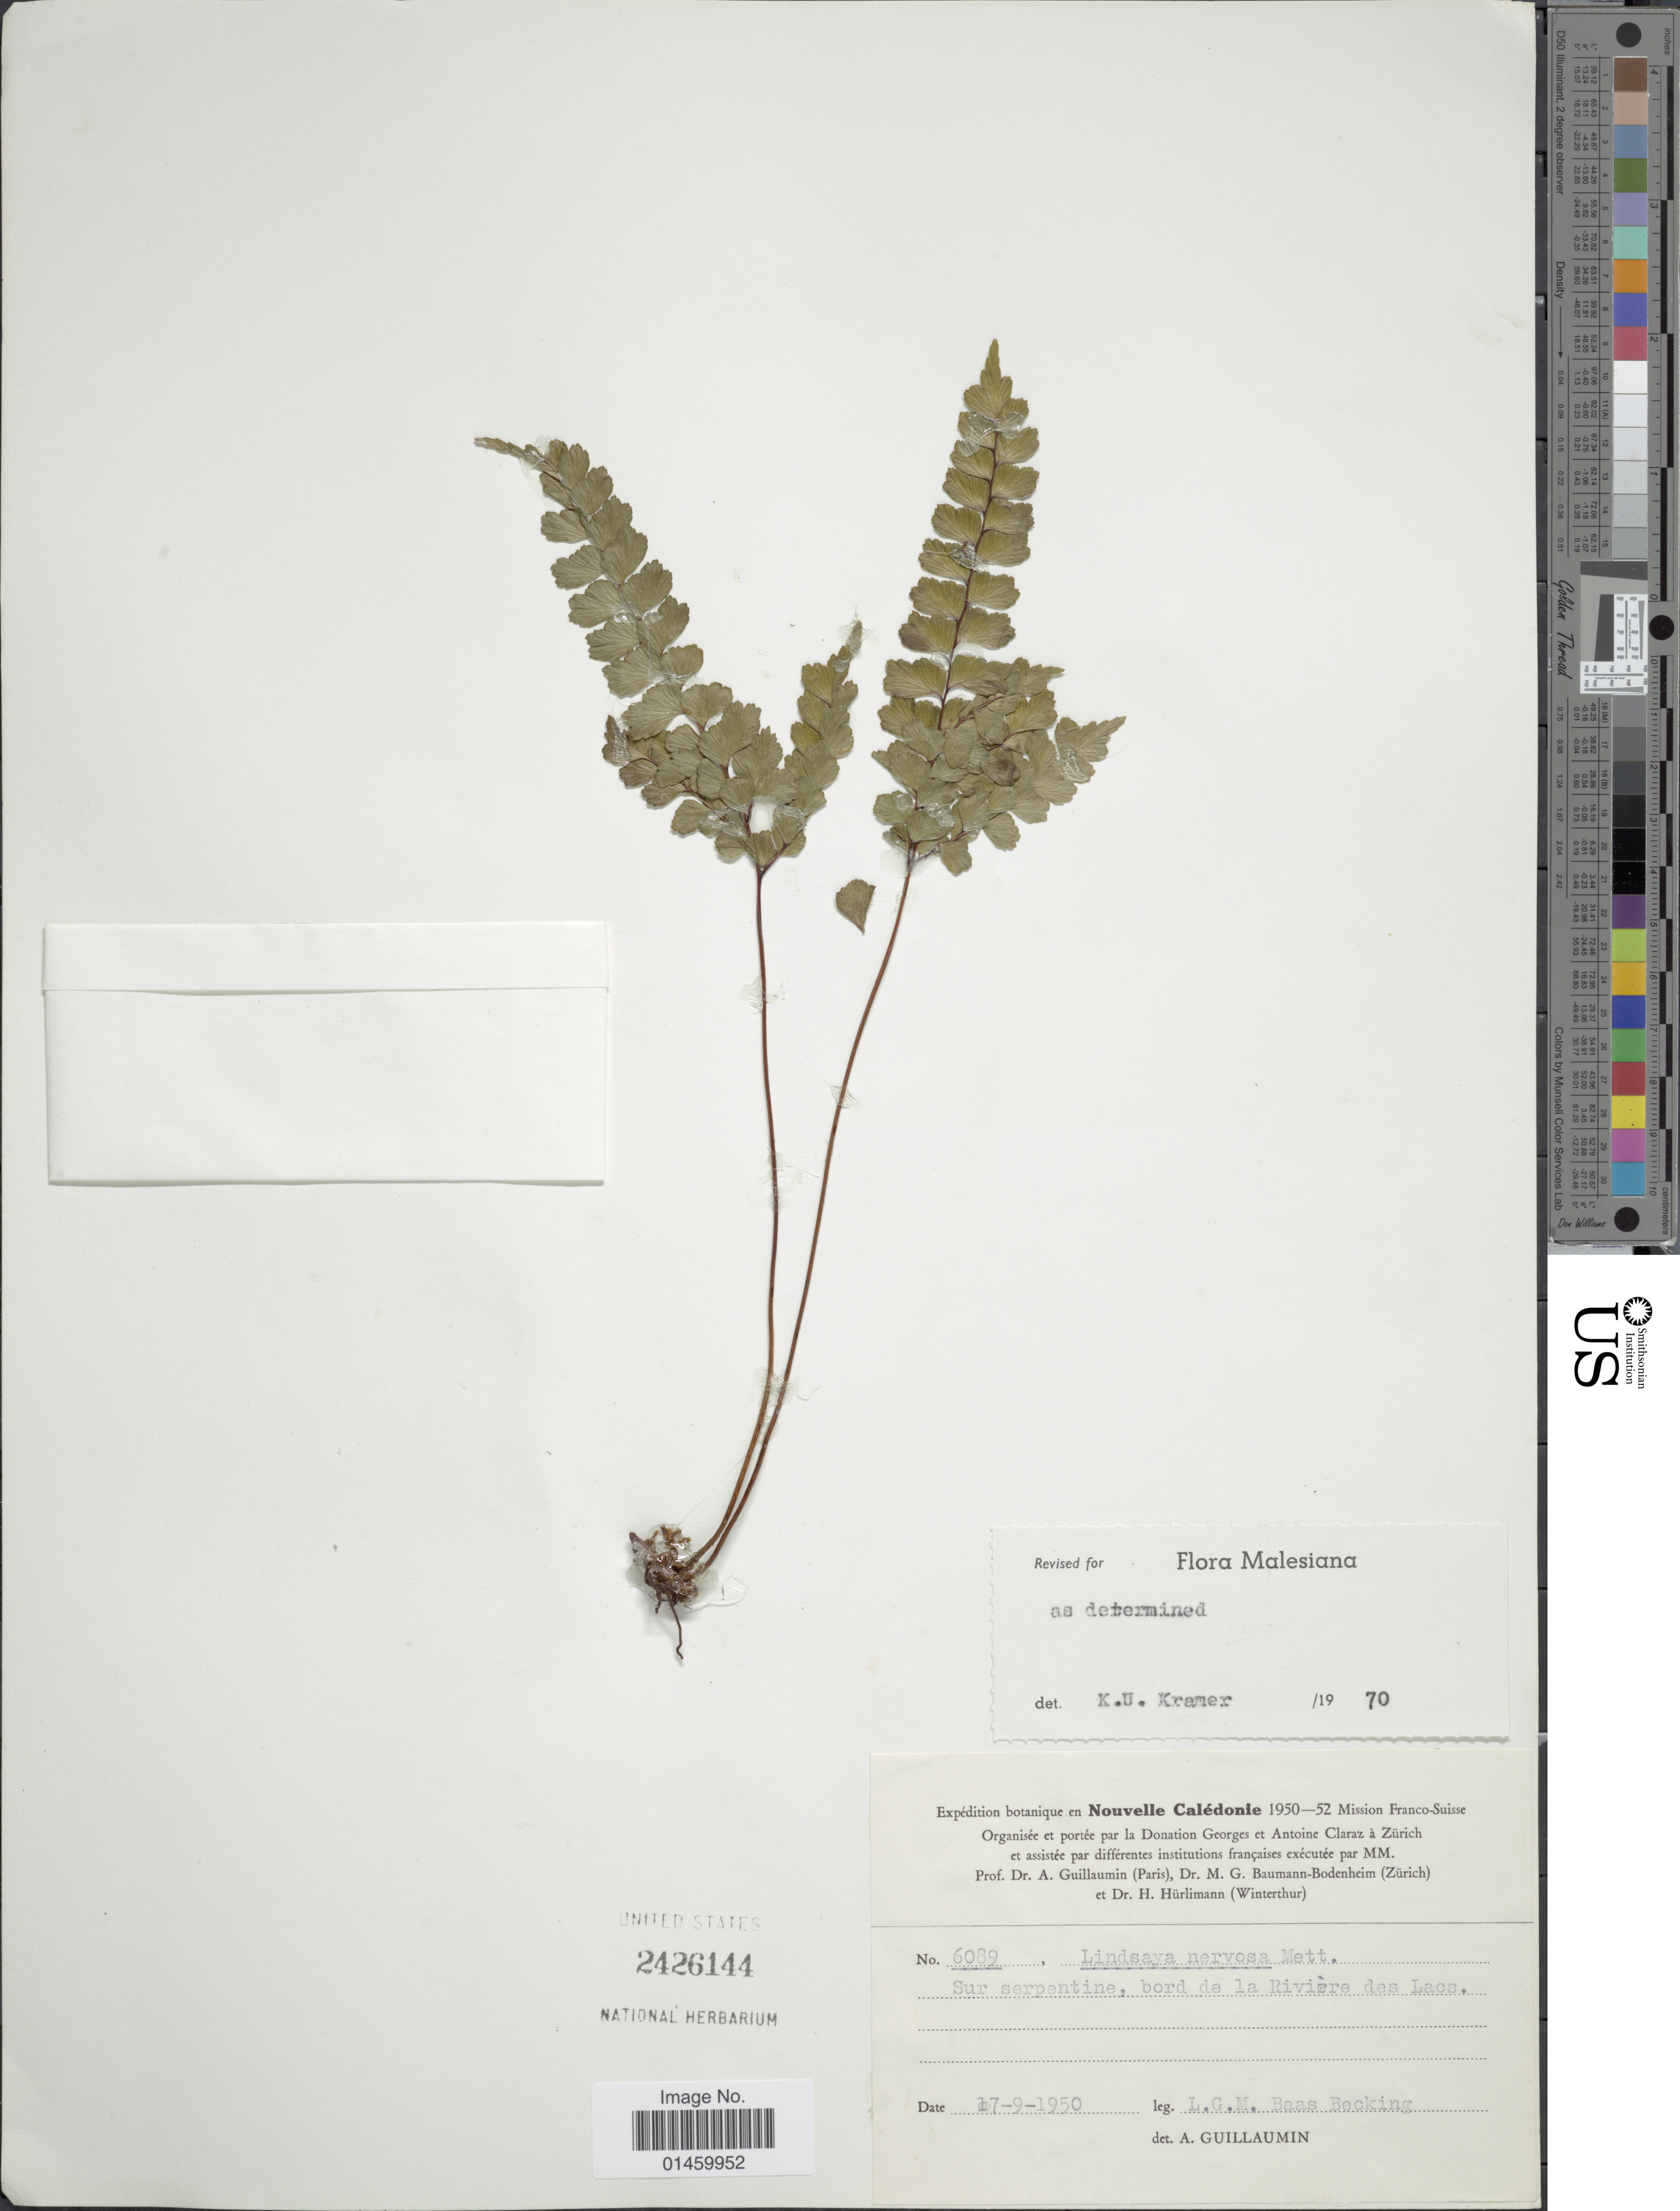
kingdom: Plantae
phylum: Tracheophyta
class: Polypodiopsida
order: Polypodiales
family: Lindsaeaceae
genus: Lindsaea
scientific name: Lindsaea nervosa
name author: Mett.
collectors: L. Becking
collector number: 6089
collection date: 1950-09-17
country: New Caledonia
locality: Nouvelle Caledonie. Sur serpentine, bord de la Riviere des Lacs.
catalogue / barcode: US 2426144